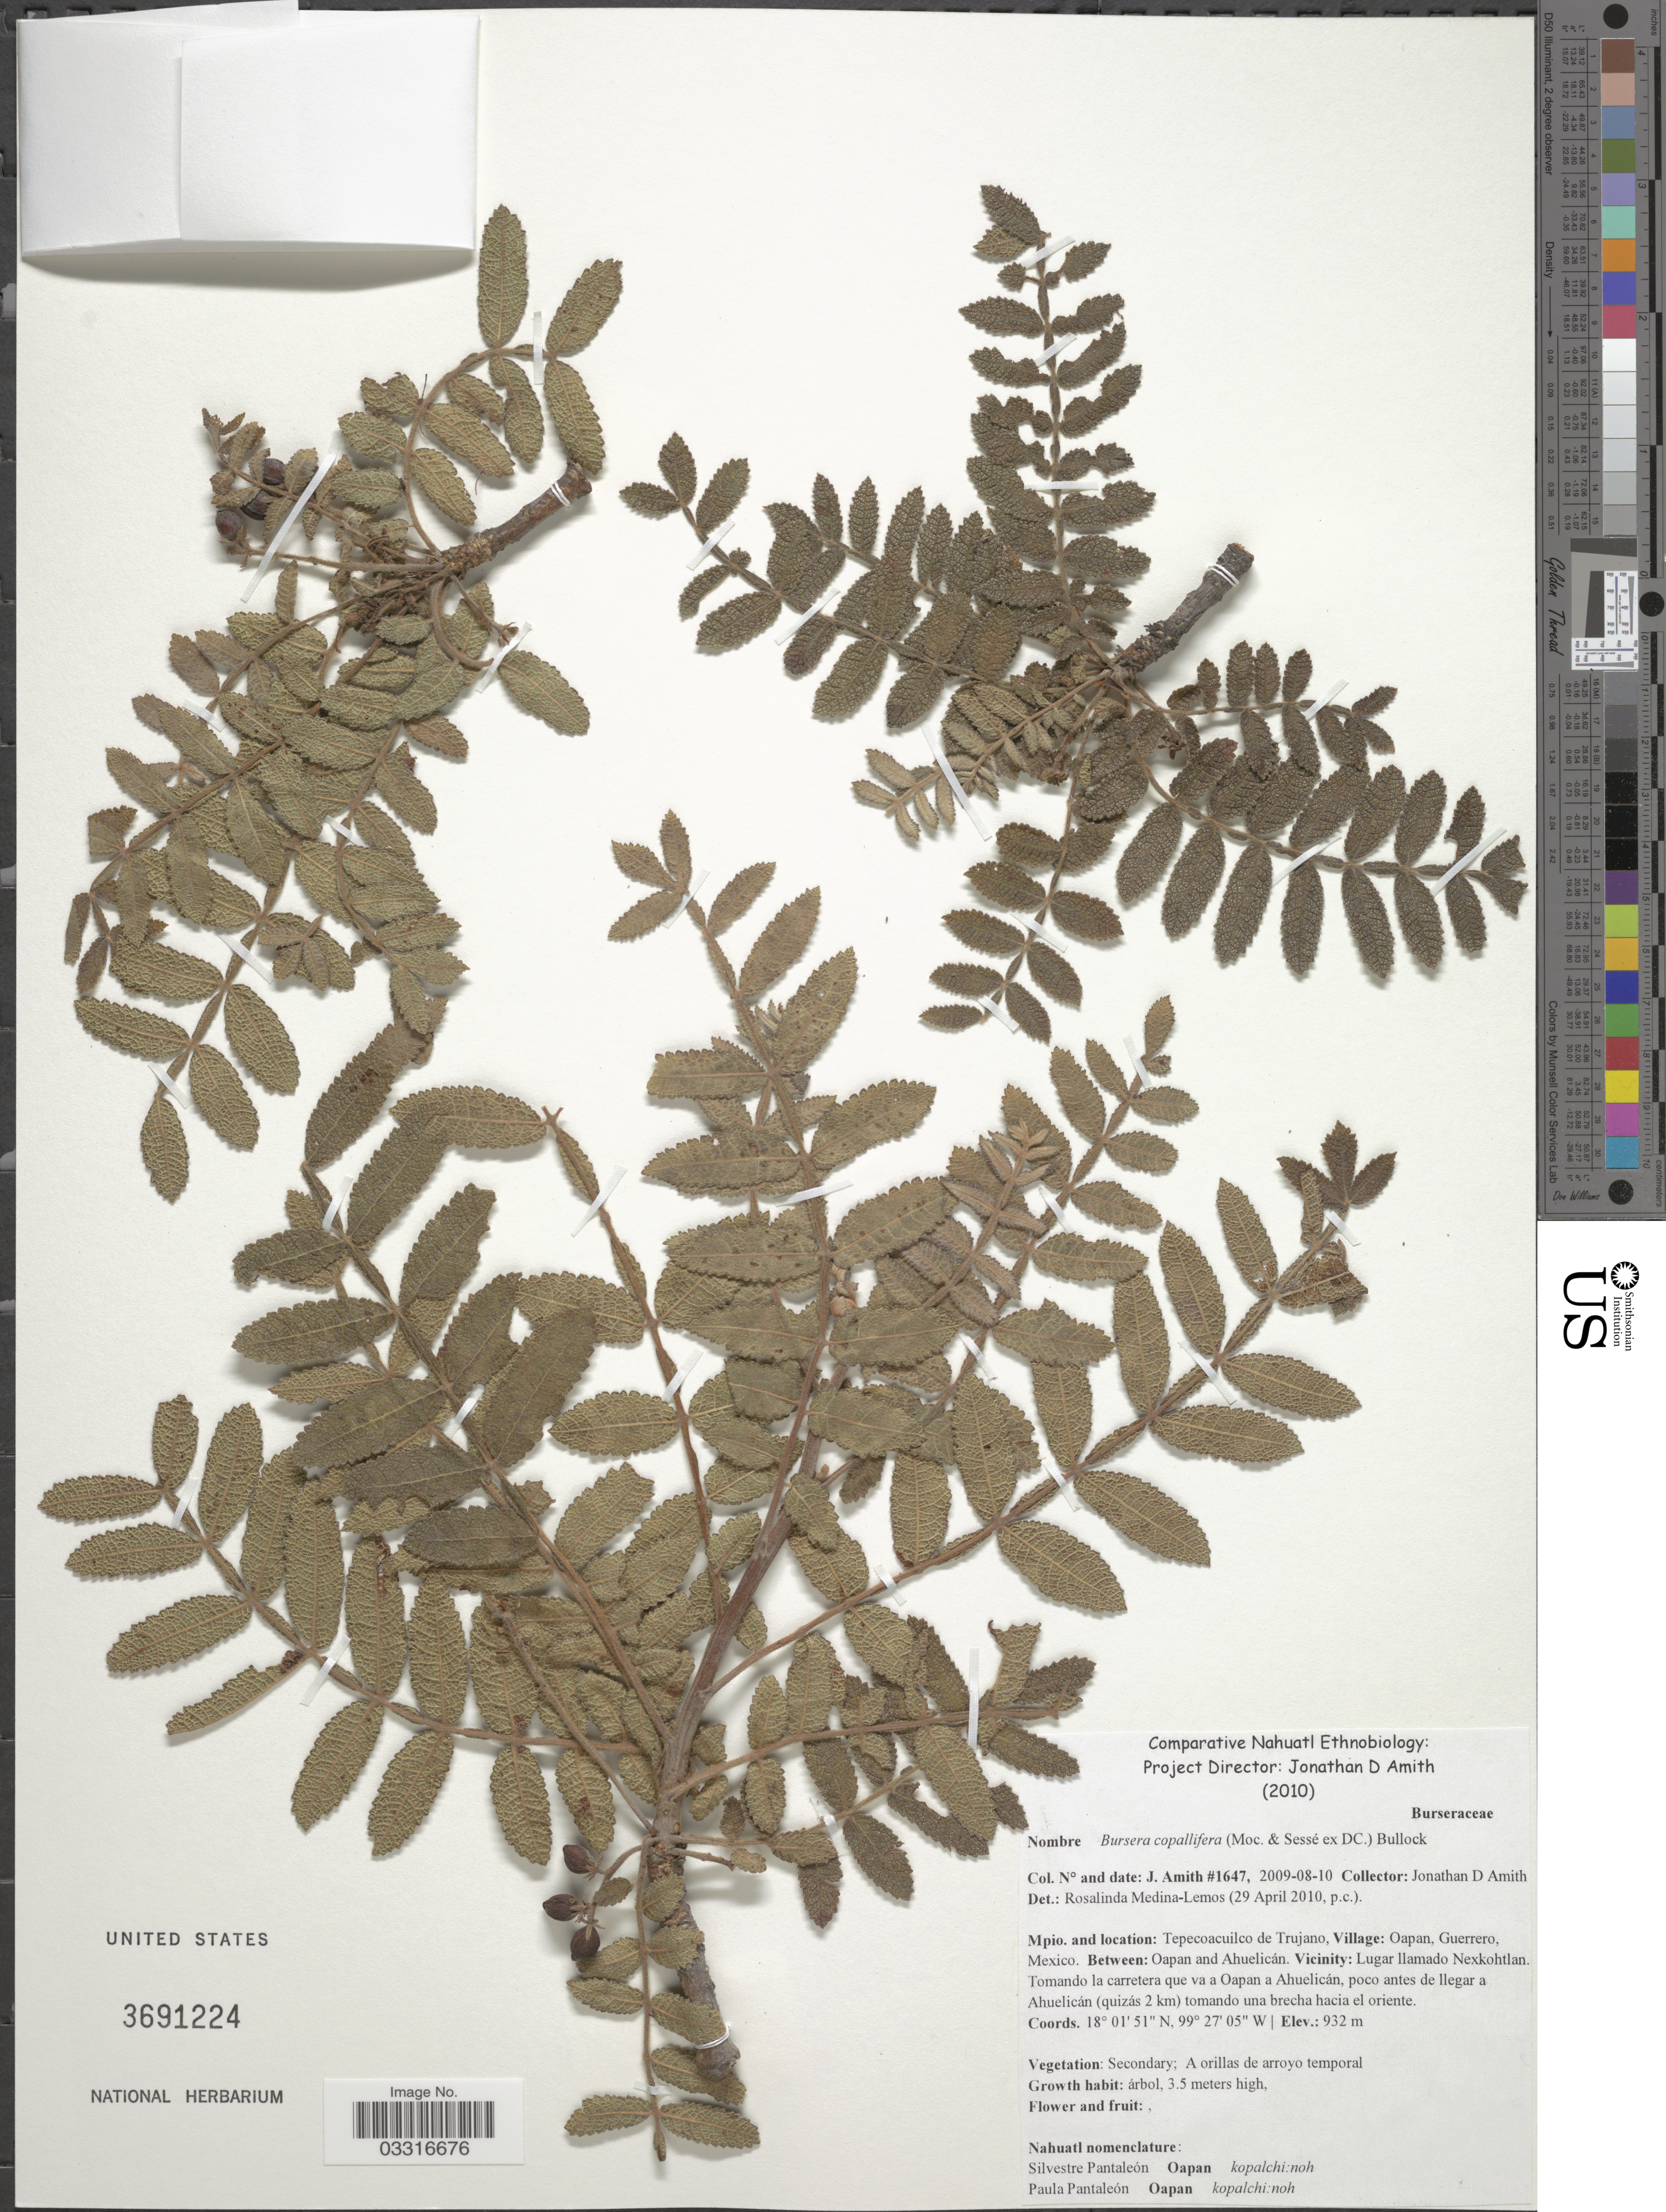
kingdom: Plantae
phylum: Tracheophyta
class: Magnoliopsida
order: Sapindales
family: Burseraceae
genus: Bursera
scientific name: Bursera copallifera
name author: (Moc. & Sessé ex DC.) Bullock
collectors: J. D. Amith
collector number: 1647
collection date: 2009-08-10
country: Mexico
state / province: Guerrero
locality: Tepecoacuilco de Trujano, Village: Oapan. Between: Oapan and Ahuelicán. Vicinity: Lugar llamado Nexkohtlan, Tomando la carretera que va a Oapan a Ahuelicán, poco antes de llegar a Ahuelicán (quizás 2 km) tomando una brecha hacia el oriente.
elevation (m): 932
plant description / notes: Both kopalchi:noh (1647 and 1649) are different. This one, de tepe:k (from the hills) should be compared to the one (1649) that is located at the housesite of Silvestre Pantaleón (i.e., lower altitude variety).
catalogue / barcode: US 3691224